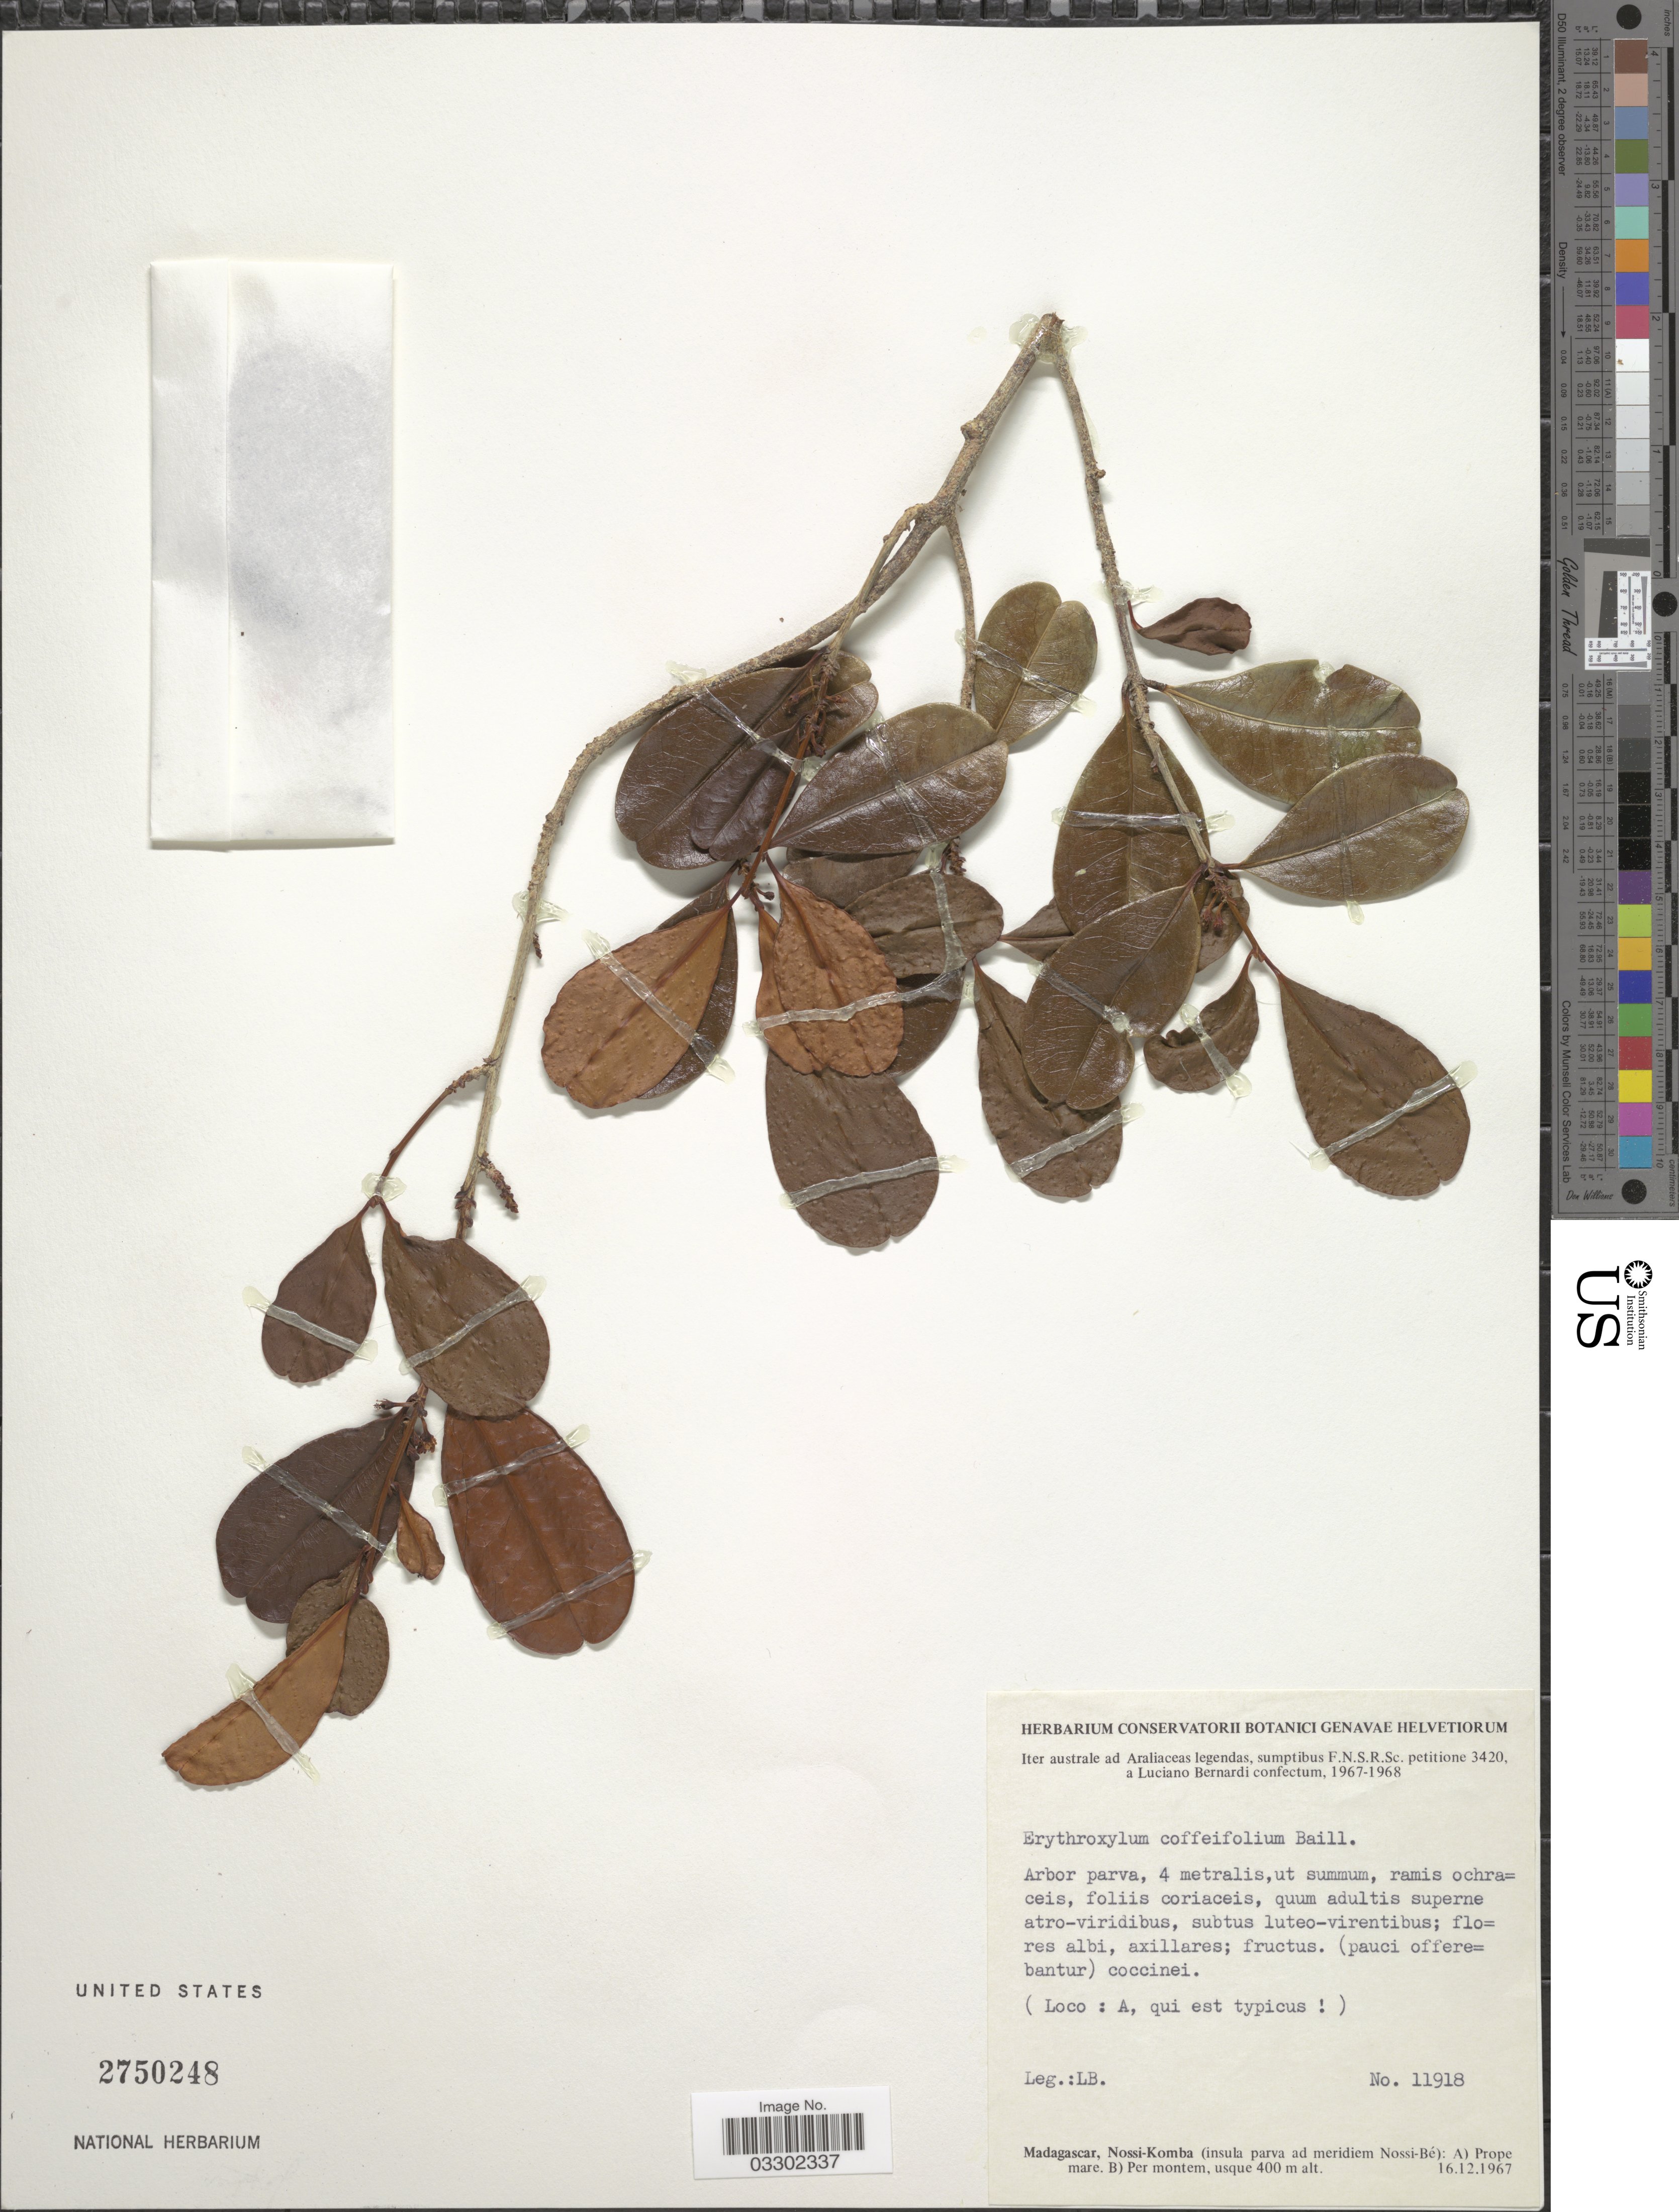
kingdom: Plantae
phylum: Tracheophyta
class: Magnoliopsida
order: Malpighiales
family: Erythroxylaceae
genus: Erythroxylum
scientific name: Erythroxylum coffeifolium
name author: Baill.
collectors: L. Bernardi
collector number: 11918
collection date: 1967-12-16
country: Madagascar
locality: Nossi-Komba (insula parva ad meridiem Nossi-Bé): Prope mare.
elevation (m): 400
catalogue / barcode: US 2750248